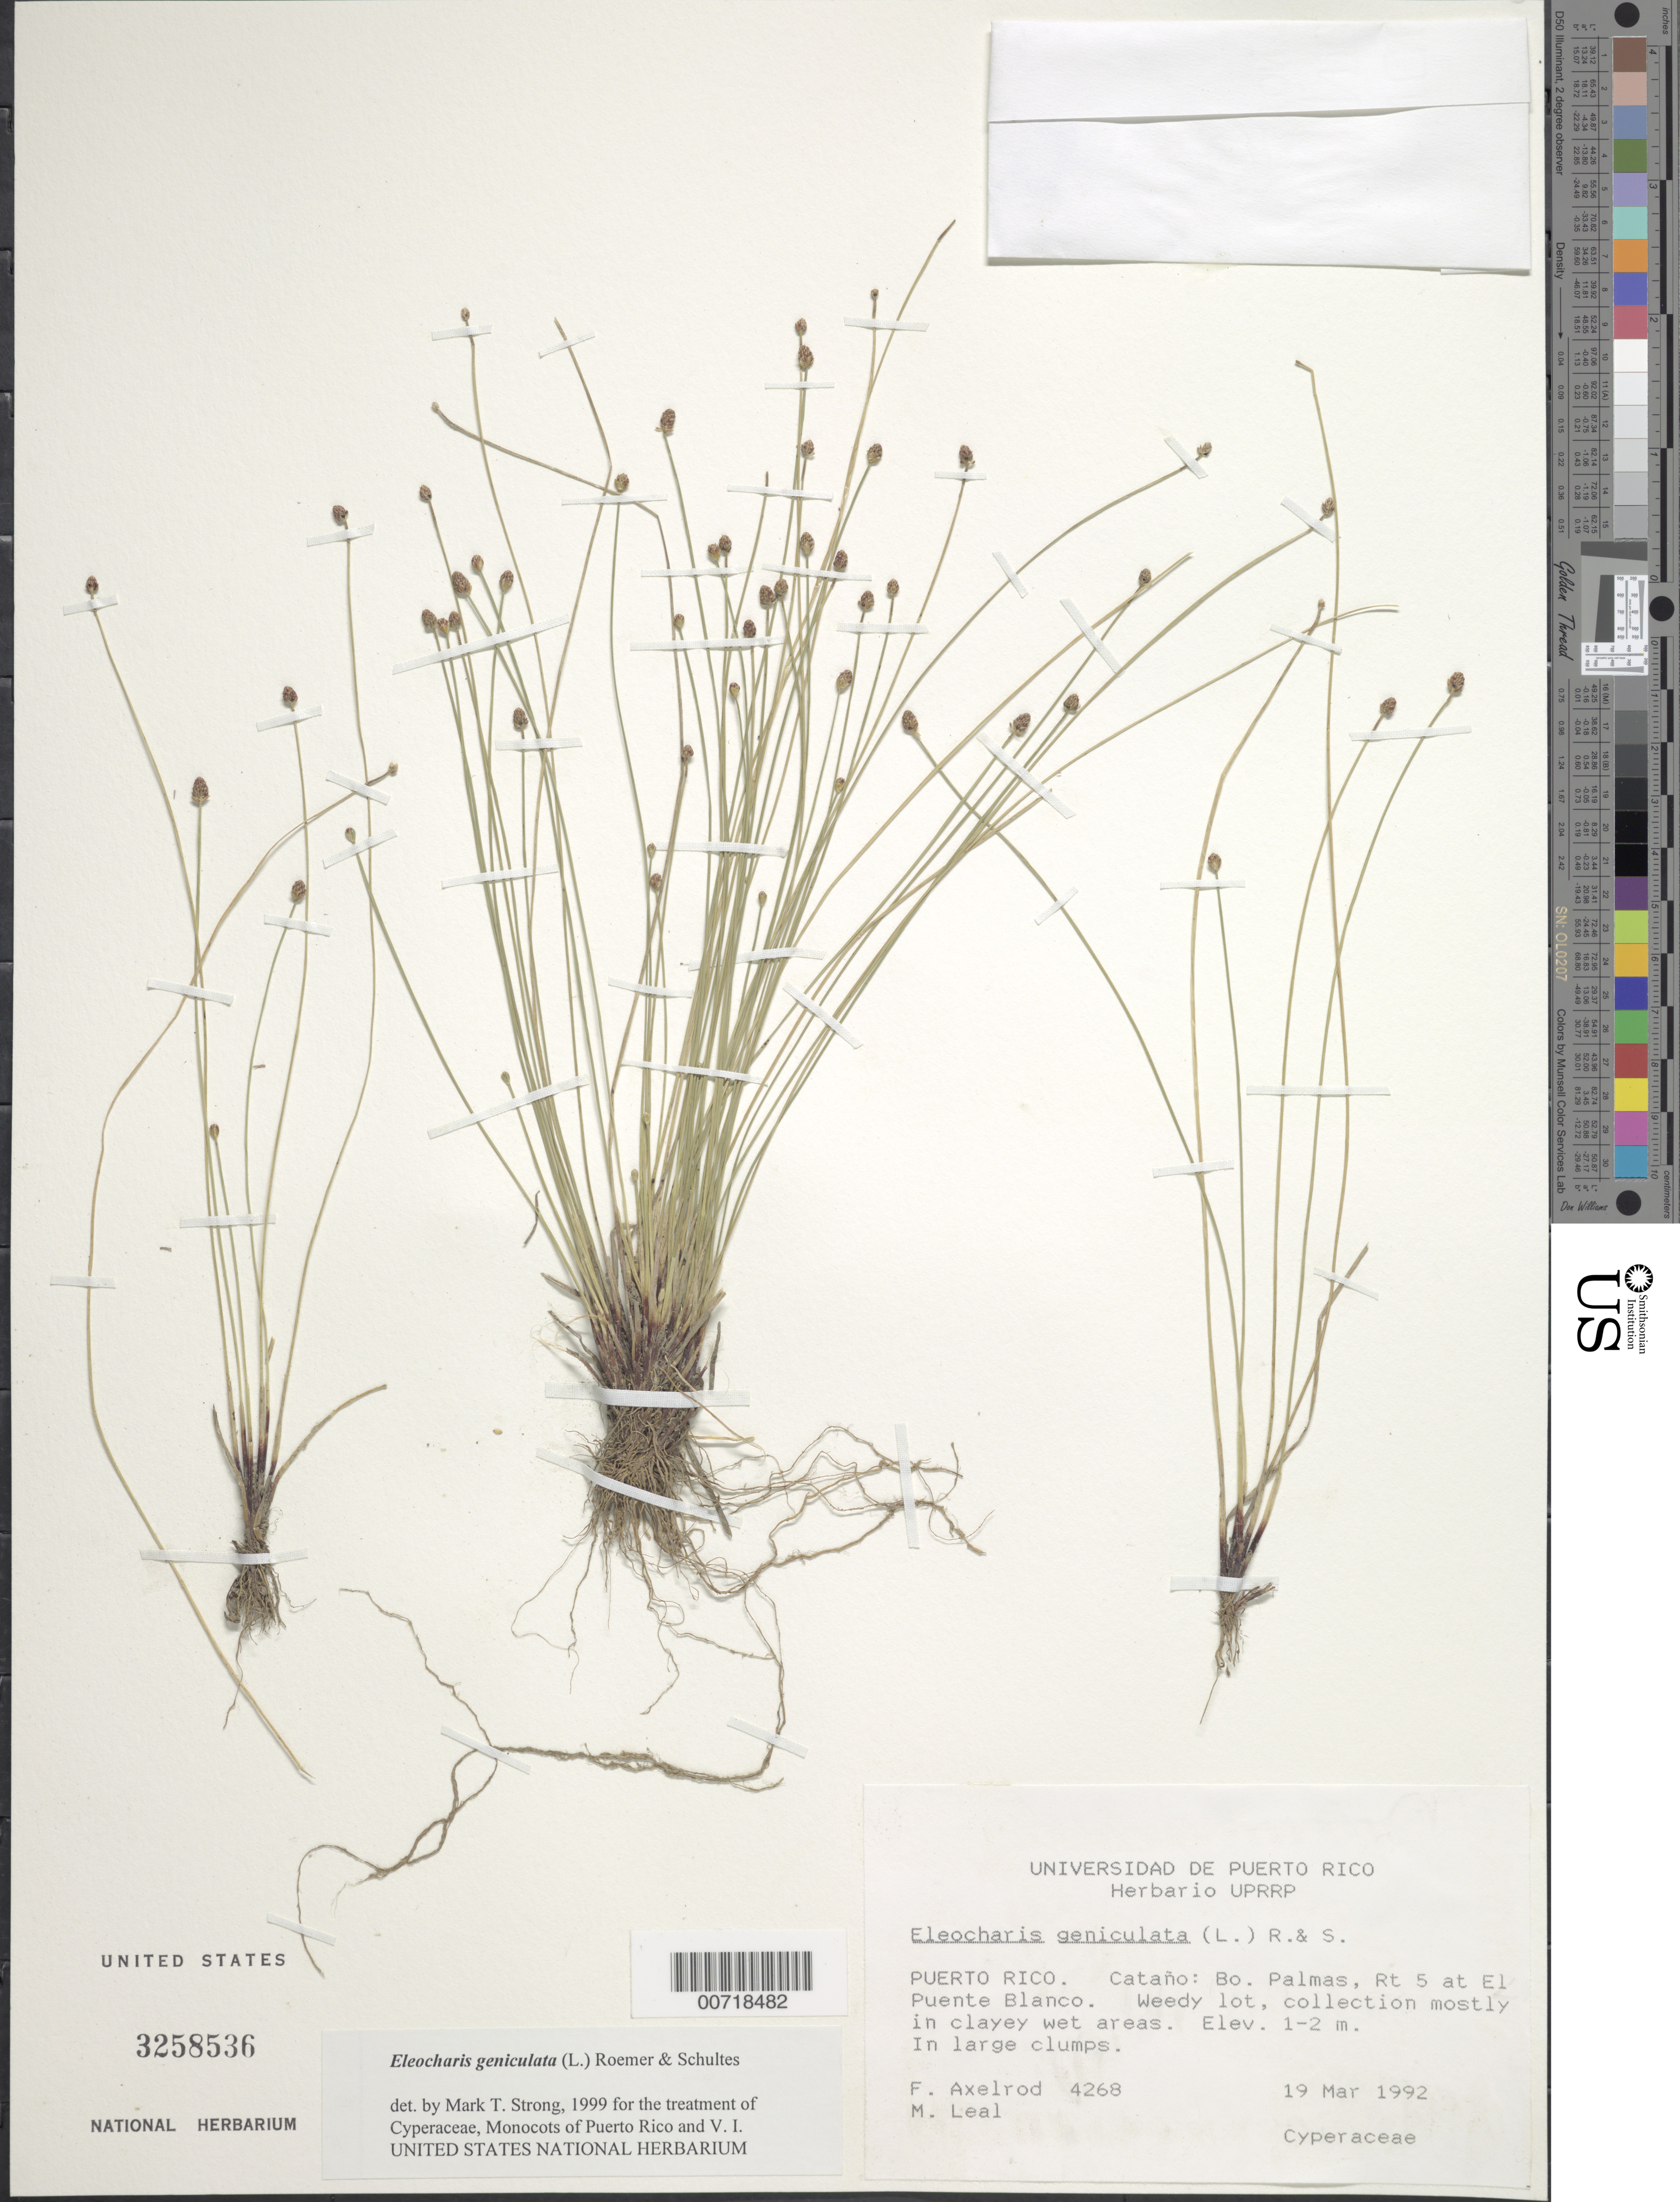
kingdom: Plantae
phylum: Tracheophyta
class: Liliopsida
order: Poales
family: Cyperaceae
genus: Eleocharis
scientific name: Eleocharis geniculata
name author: (L.) Roem. & Schult.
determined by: Strong, M. T., (US), Smithsonian Institution - National Museum of Natural History (UNITED STATES)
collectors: F. S. Axelrod & M. E. Leal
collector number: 4268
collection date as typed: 19 Mar 1992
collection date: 1992-03-19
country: Puerto Rico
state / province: Cataño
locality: Cataño: Bo. Palmas, Rt. 5 at El Puente Blanco.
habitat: Weedy lot.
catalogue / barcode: US 3258536